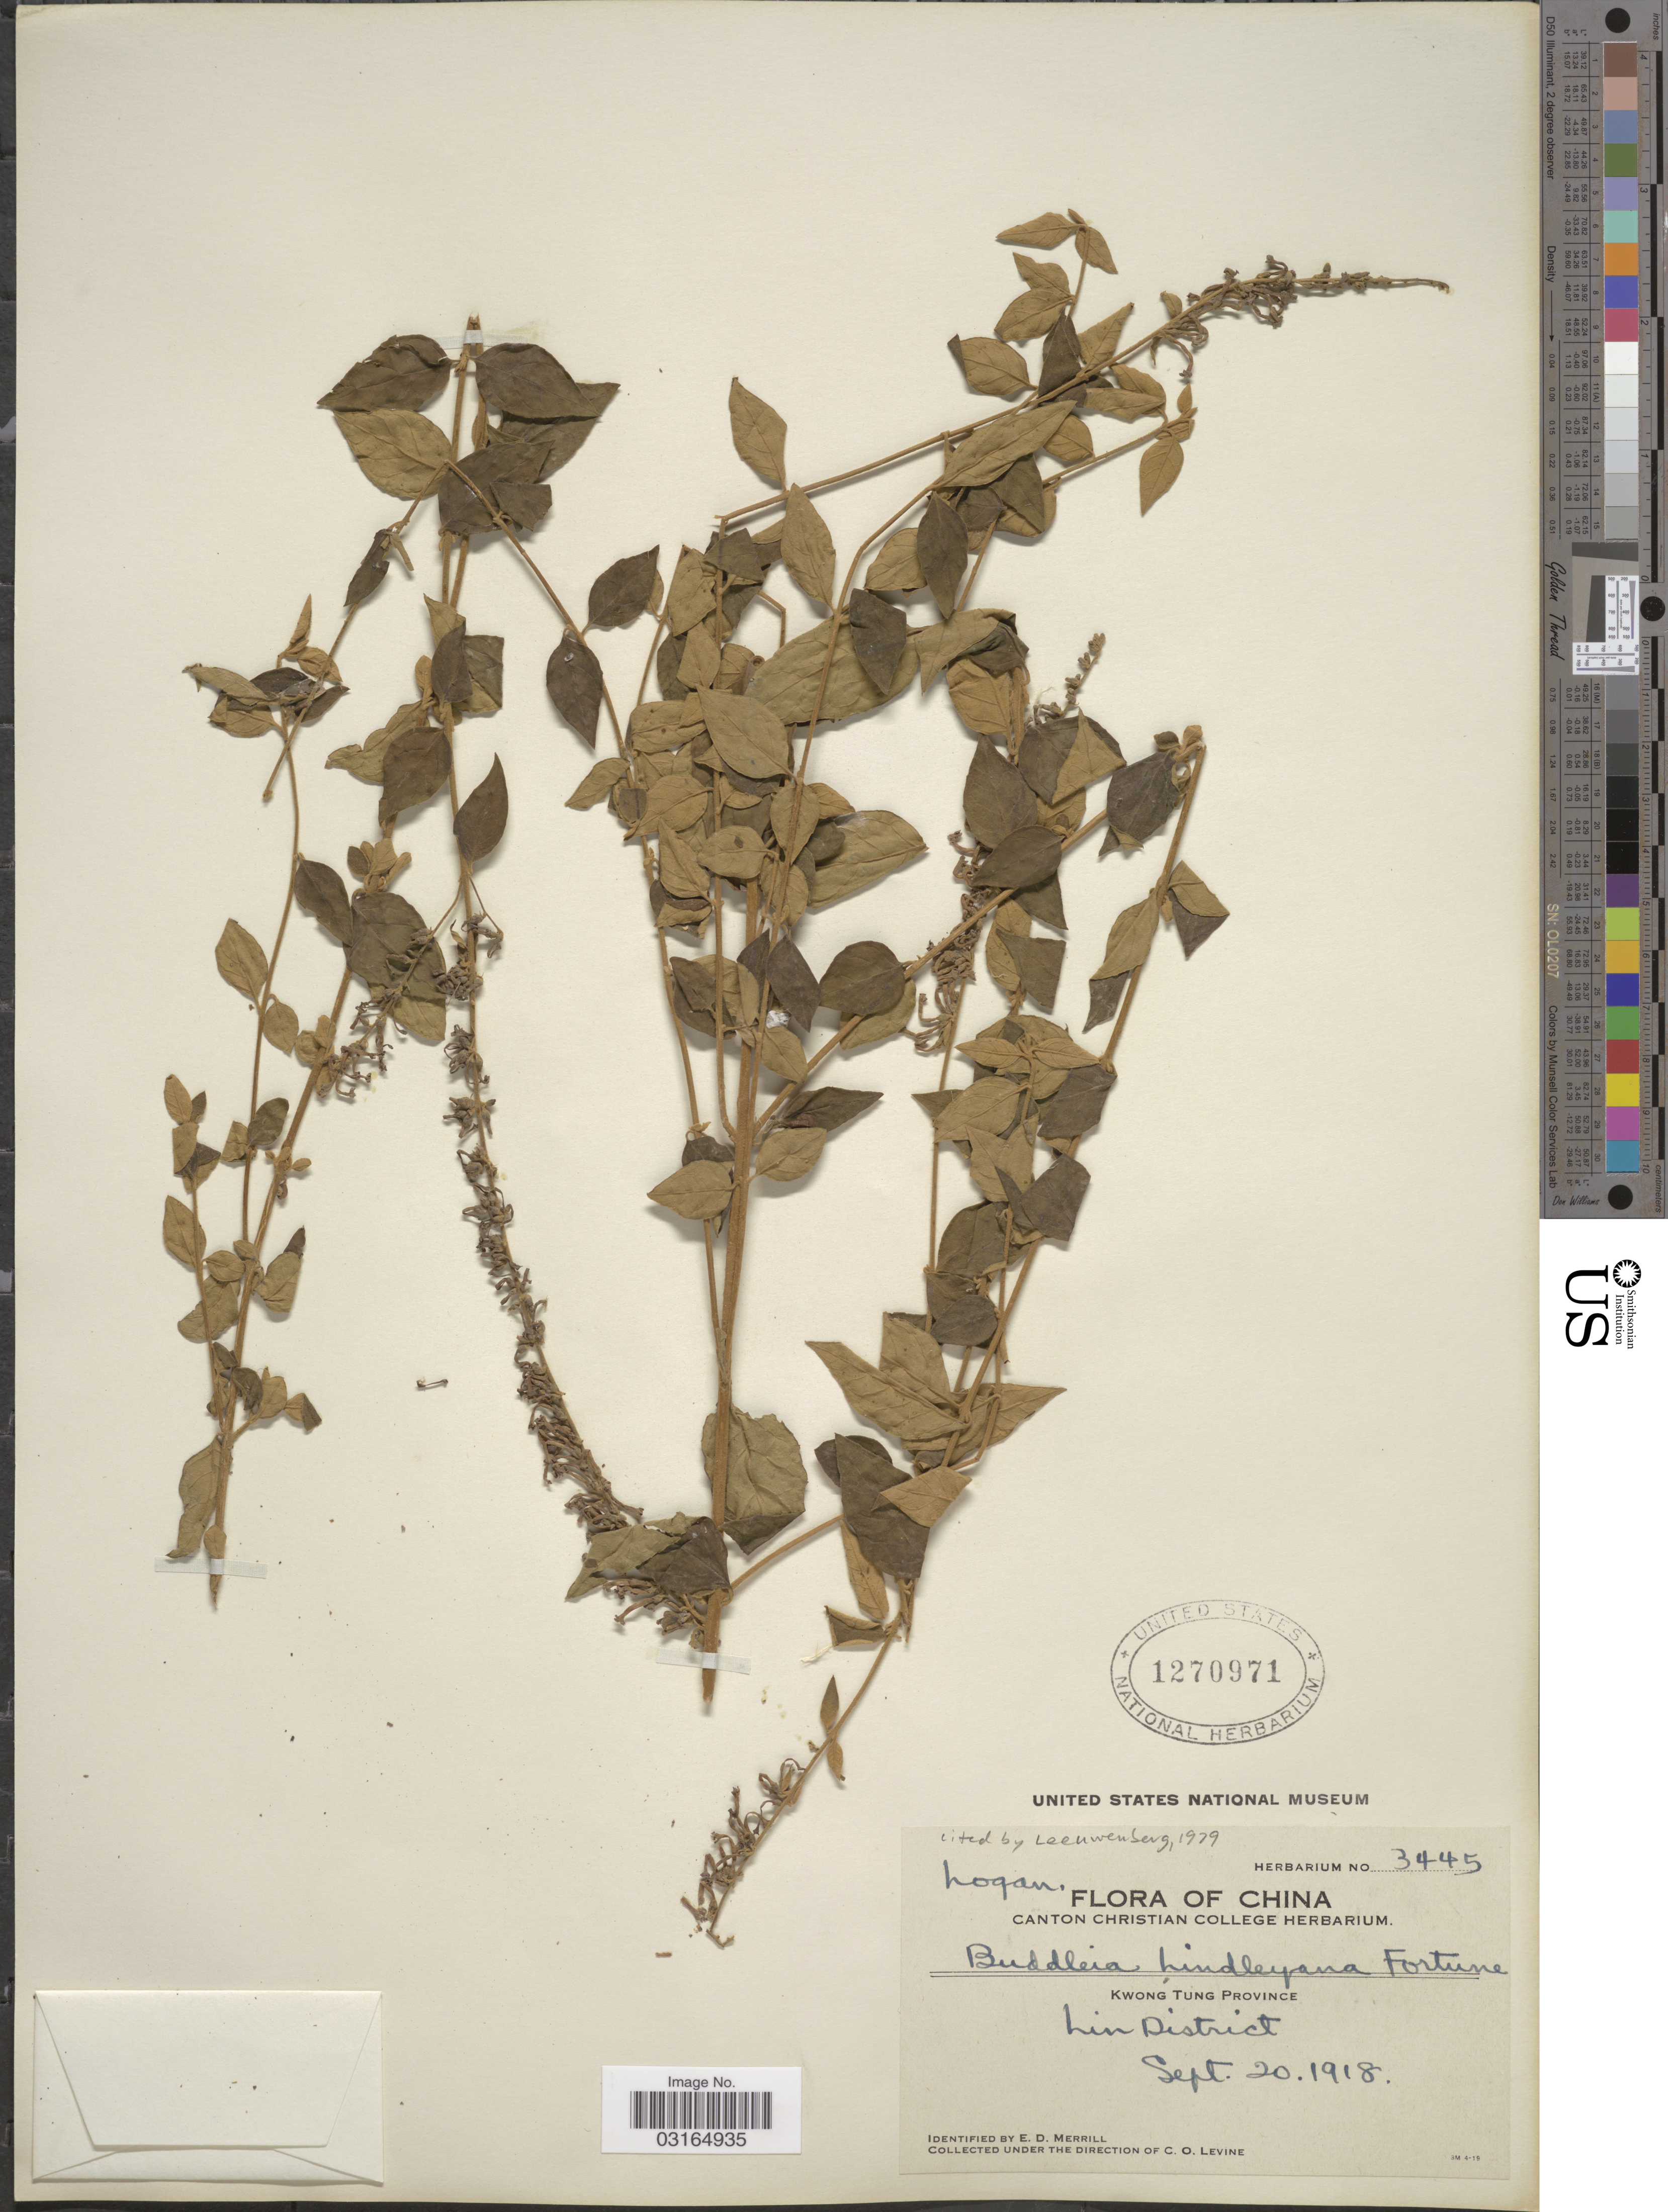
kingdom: Plantae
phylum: Tracheophyta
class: Magnoliopsida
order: Lamiales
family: Scrophulariaceae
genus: Buddleja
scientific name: Buddleja lindleyana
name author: Fortune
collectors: C. O. Levine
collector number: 3445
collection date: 1918-09-20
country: China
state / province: Guangdong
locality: Kwong Tung Province. Lin District.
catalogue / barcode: US 1270971